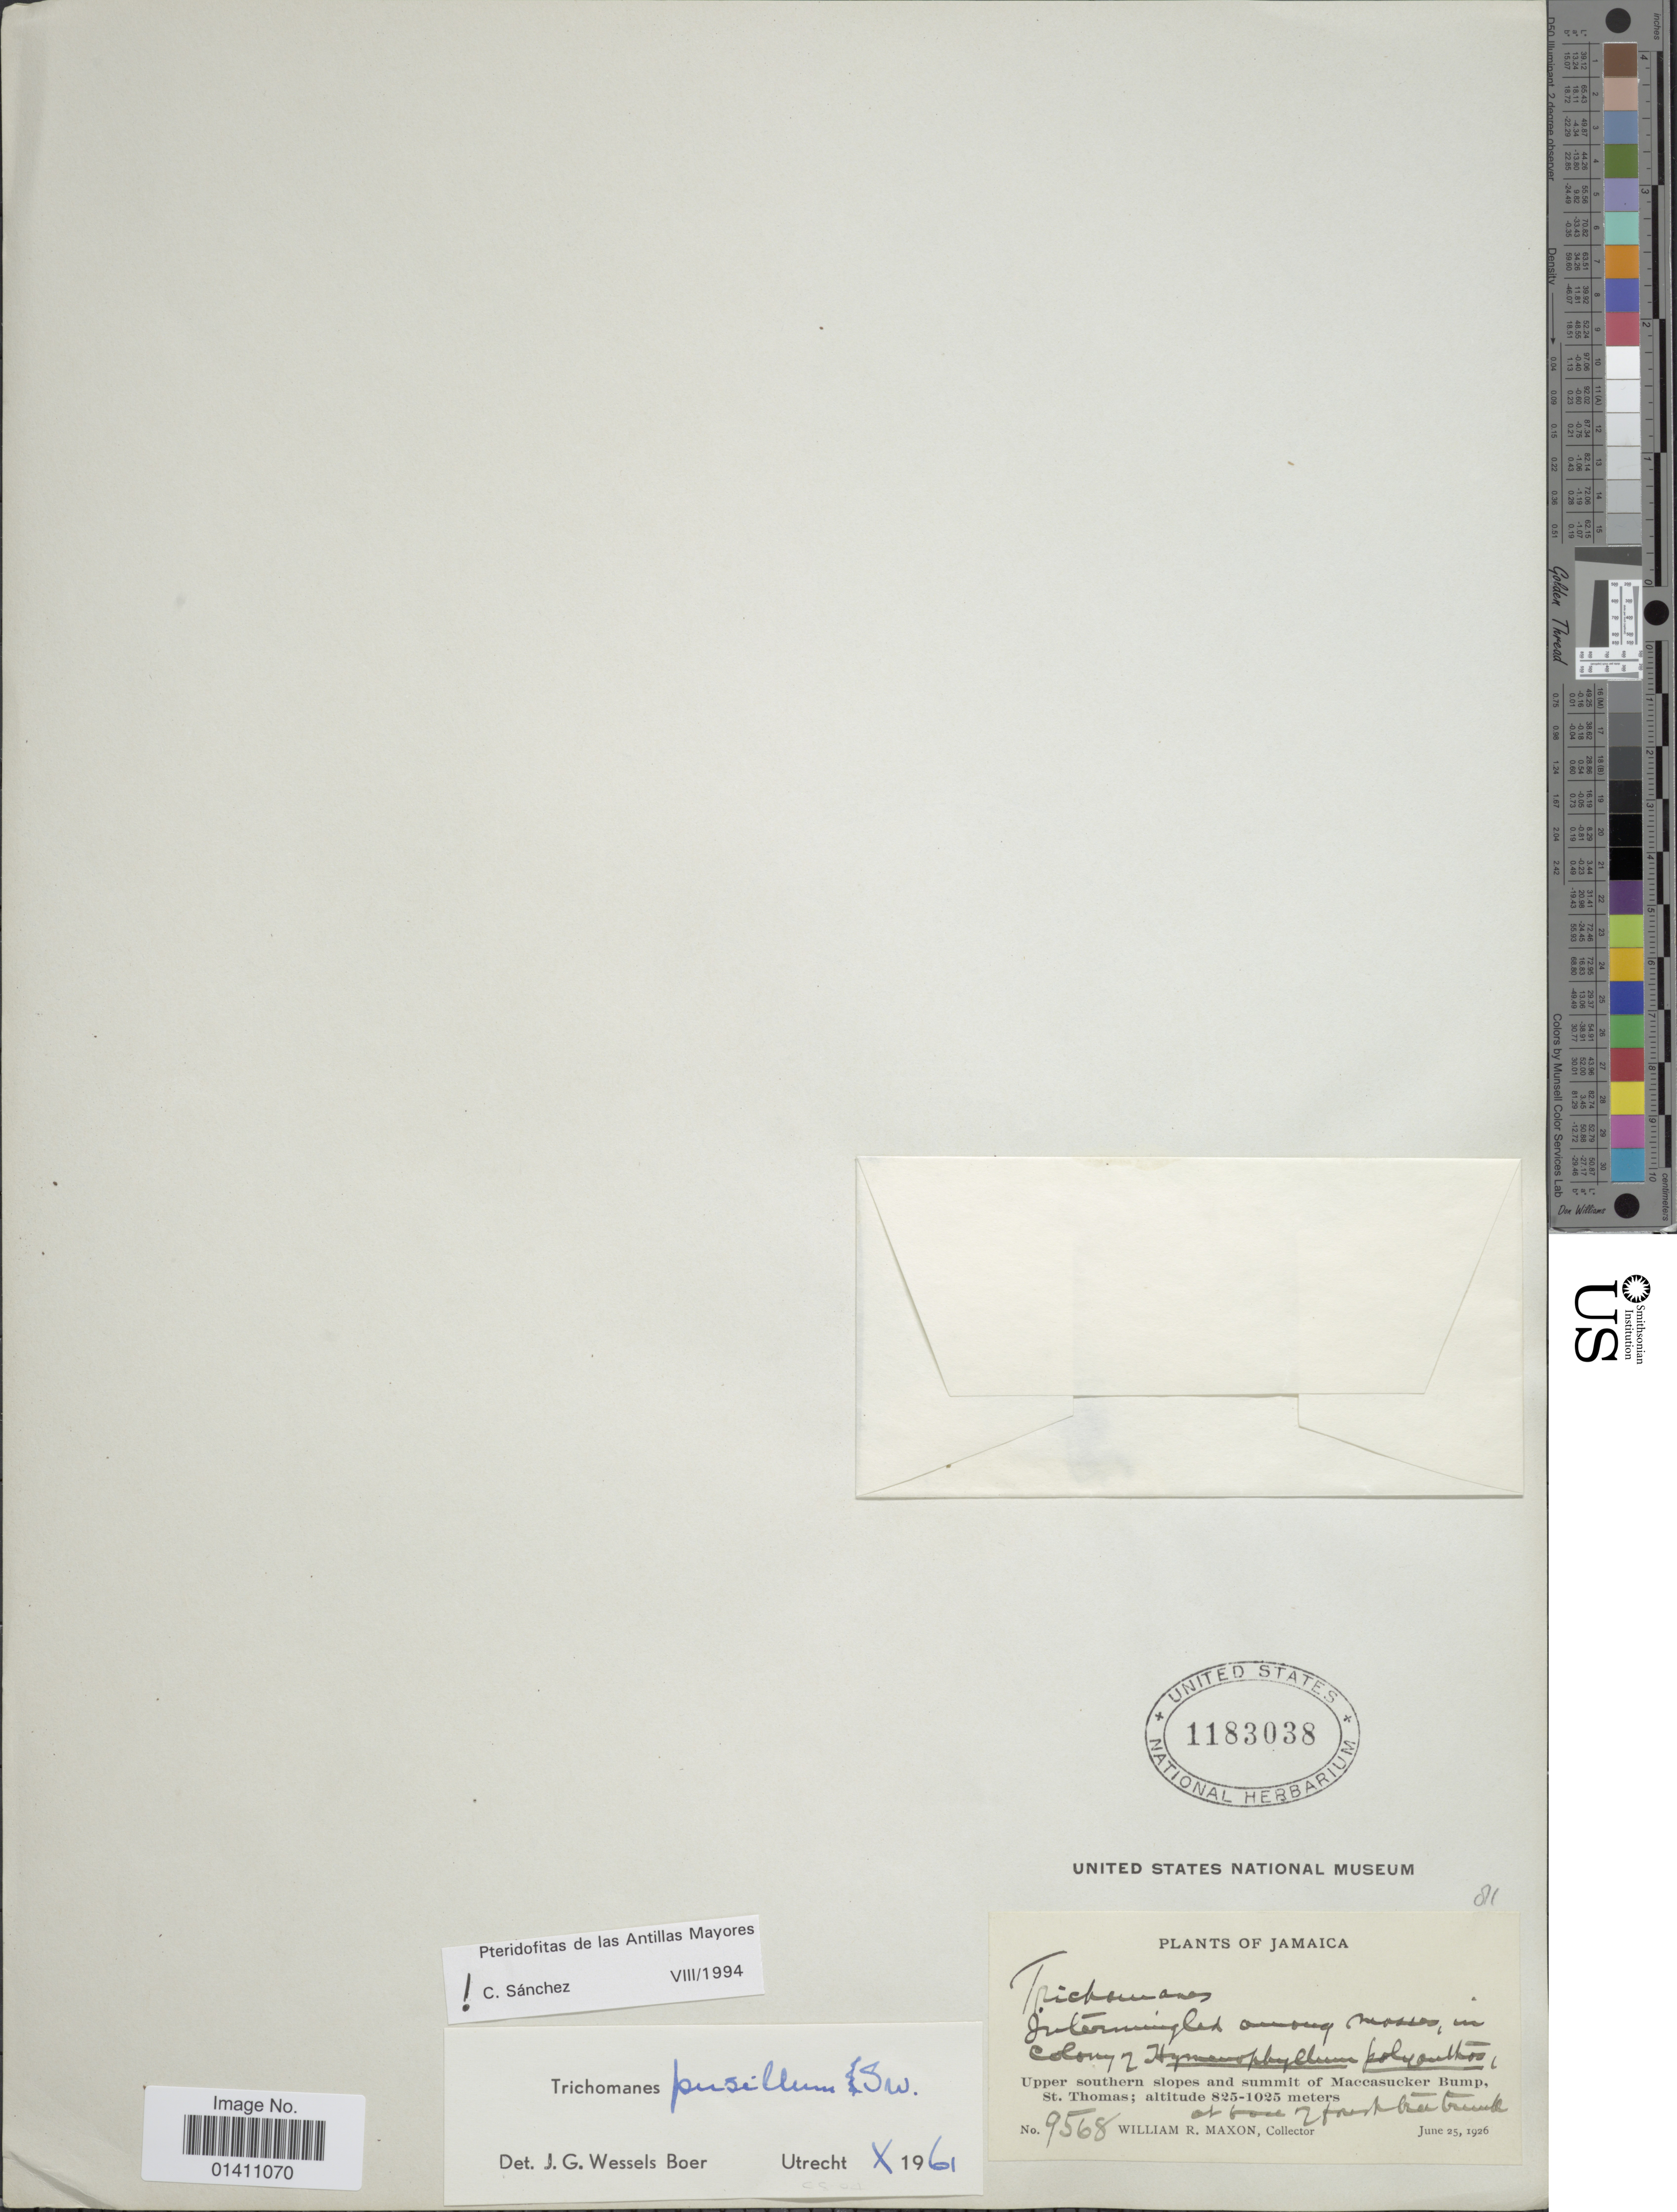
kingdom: Plantae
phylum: Tracheophyta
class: Polypodiopsida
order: Hymenophyllales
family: Hymenophyllaceae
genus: Didymoglossum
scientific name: Didymoglossum pusillum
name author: (Sw.) Desv.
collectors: W. R. Maxon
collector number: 9568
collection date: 1926-06-25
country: Jamaica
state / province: Saint Thomas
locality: Upper southern slopes and summit of Maccasucker Bump.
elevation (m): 825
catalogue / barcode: US 1183038